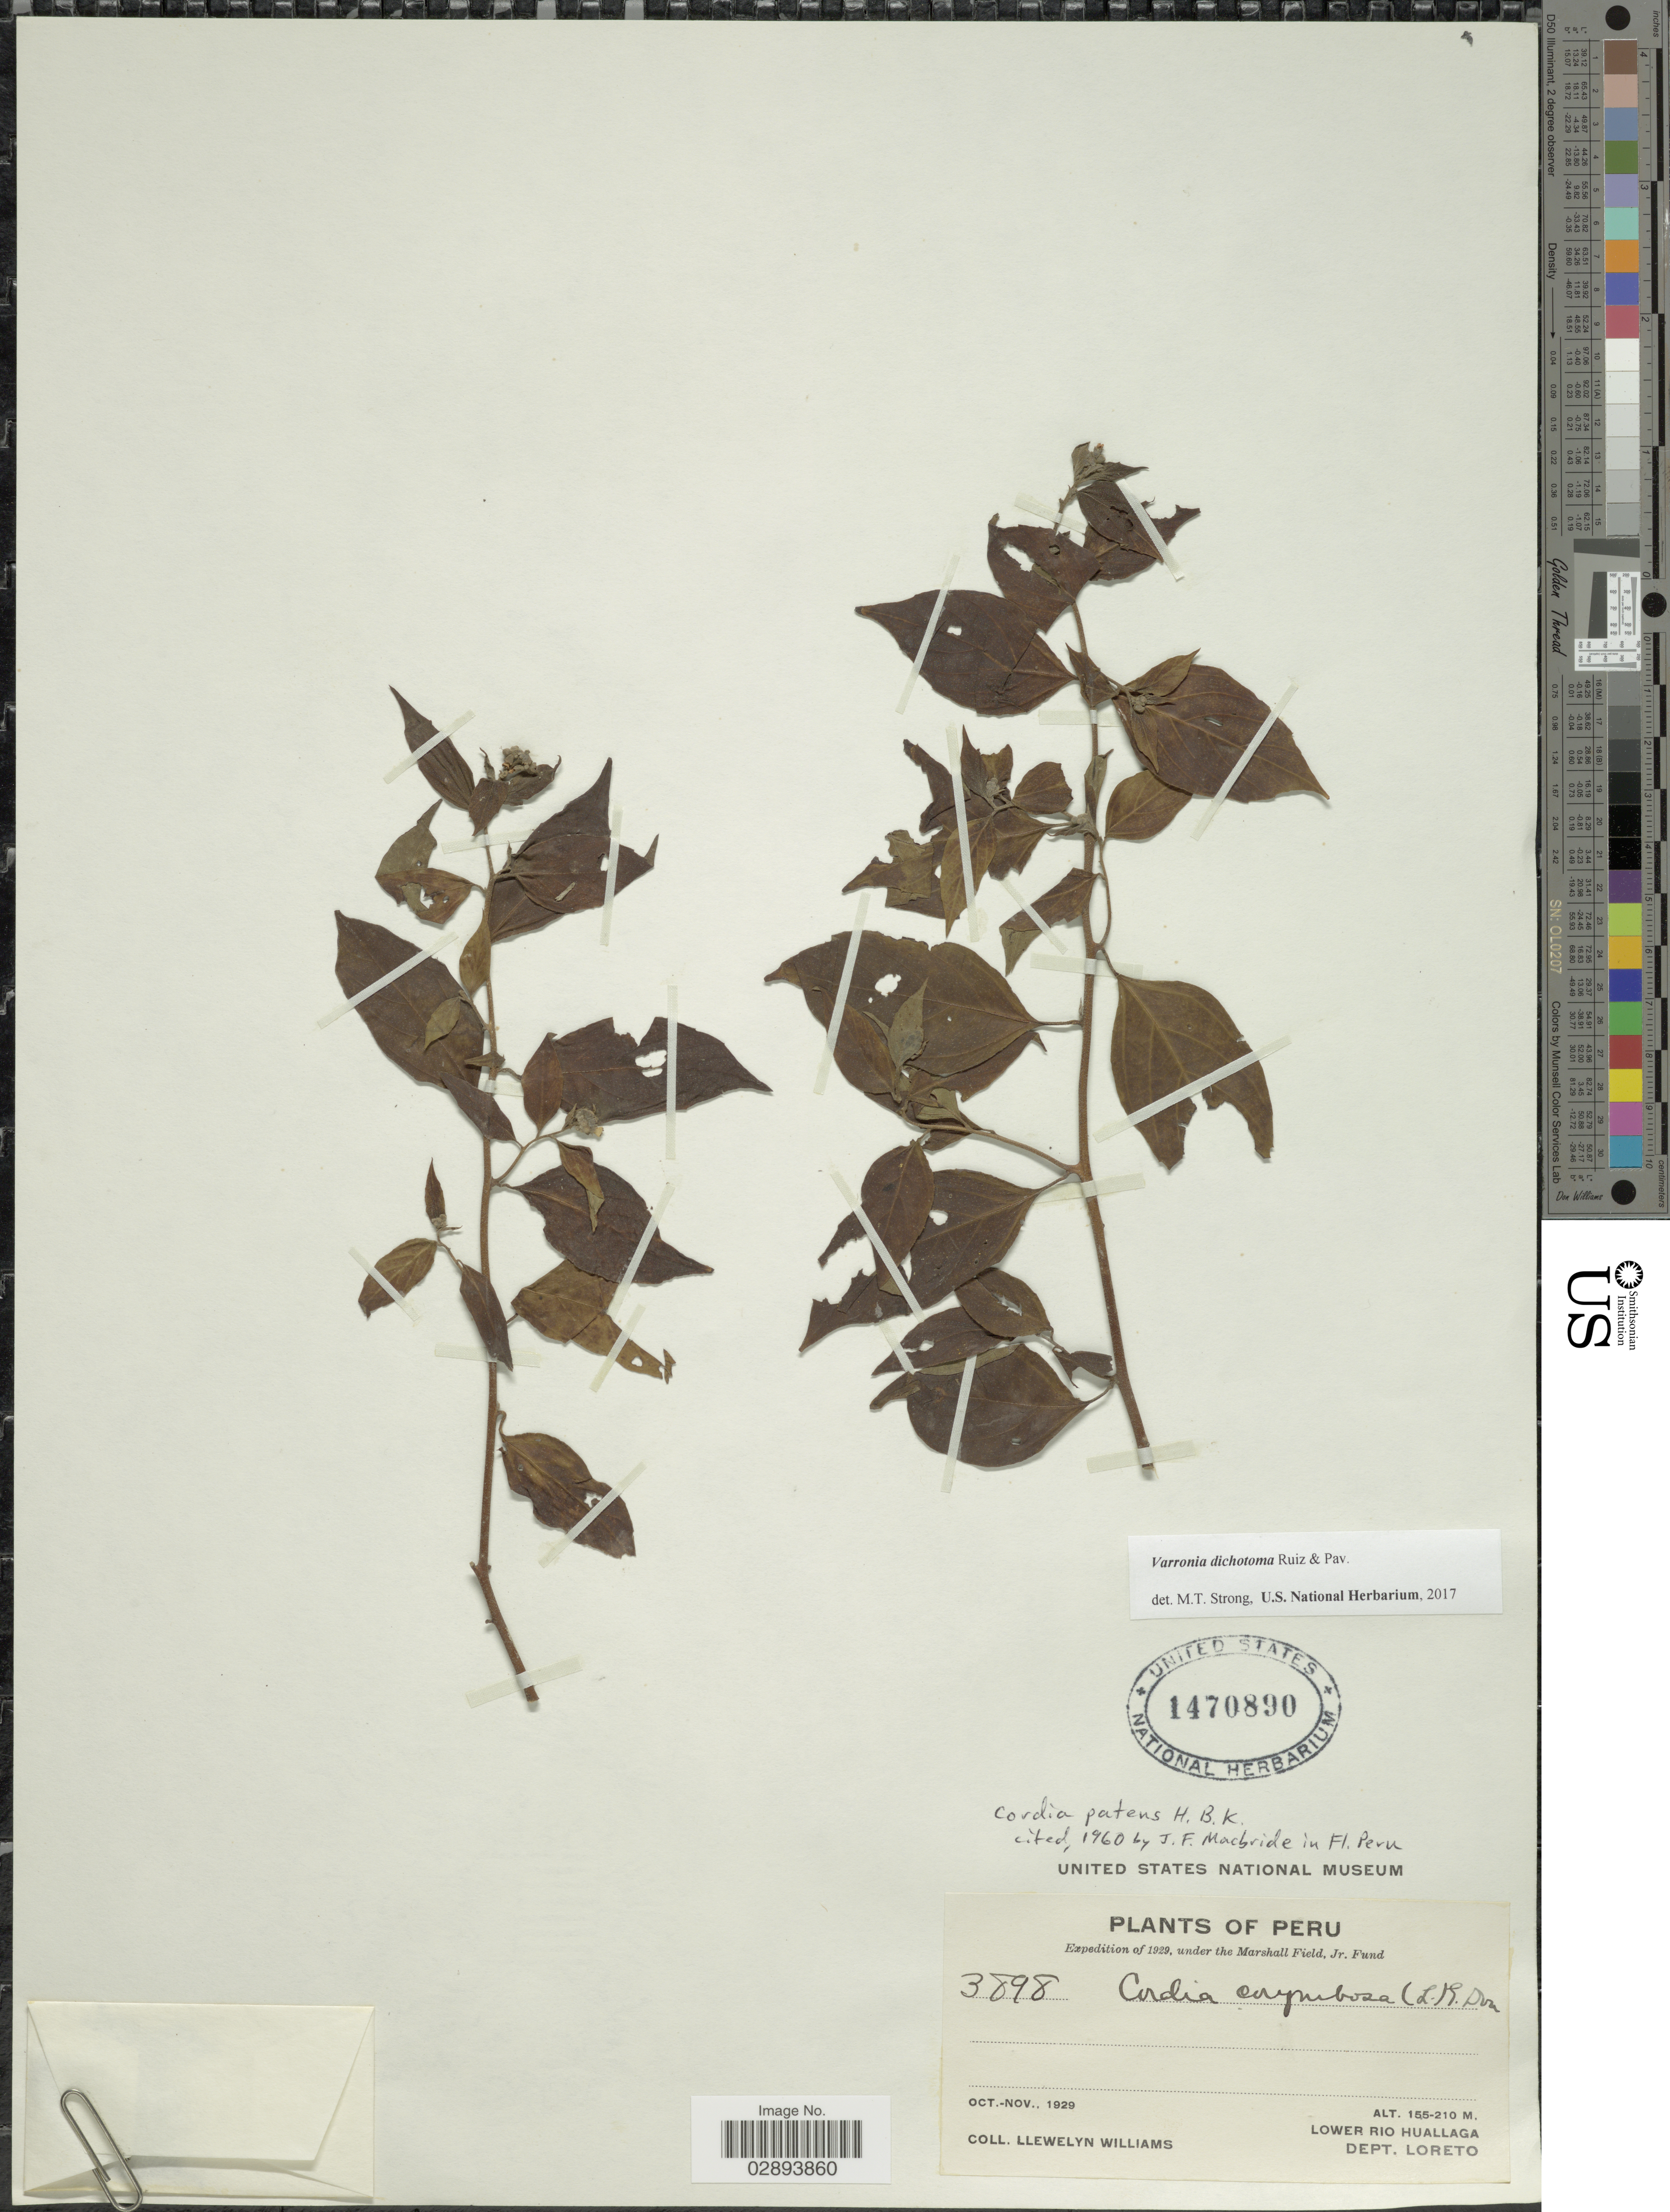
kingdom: Plantae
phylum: Tracheophyta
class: Magnoliopsida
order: Boraginales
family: Cordiaceae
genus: Varronia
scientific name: Varronia dichotoma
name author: Ruiz & Pav.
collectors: Ll. Williams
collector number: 3898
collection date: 1929-10/1929-11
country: Peru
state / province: Loreto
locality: Lower Rio Huallaga, Dept. Loreto.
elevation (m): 155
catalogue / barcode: US 1470890